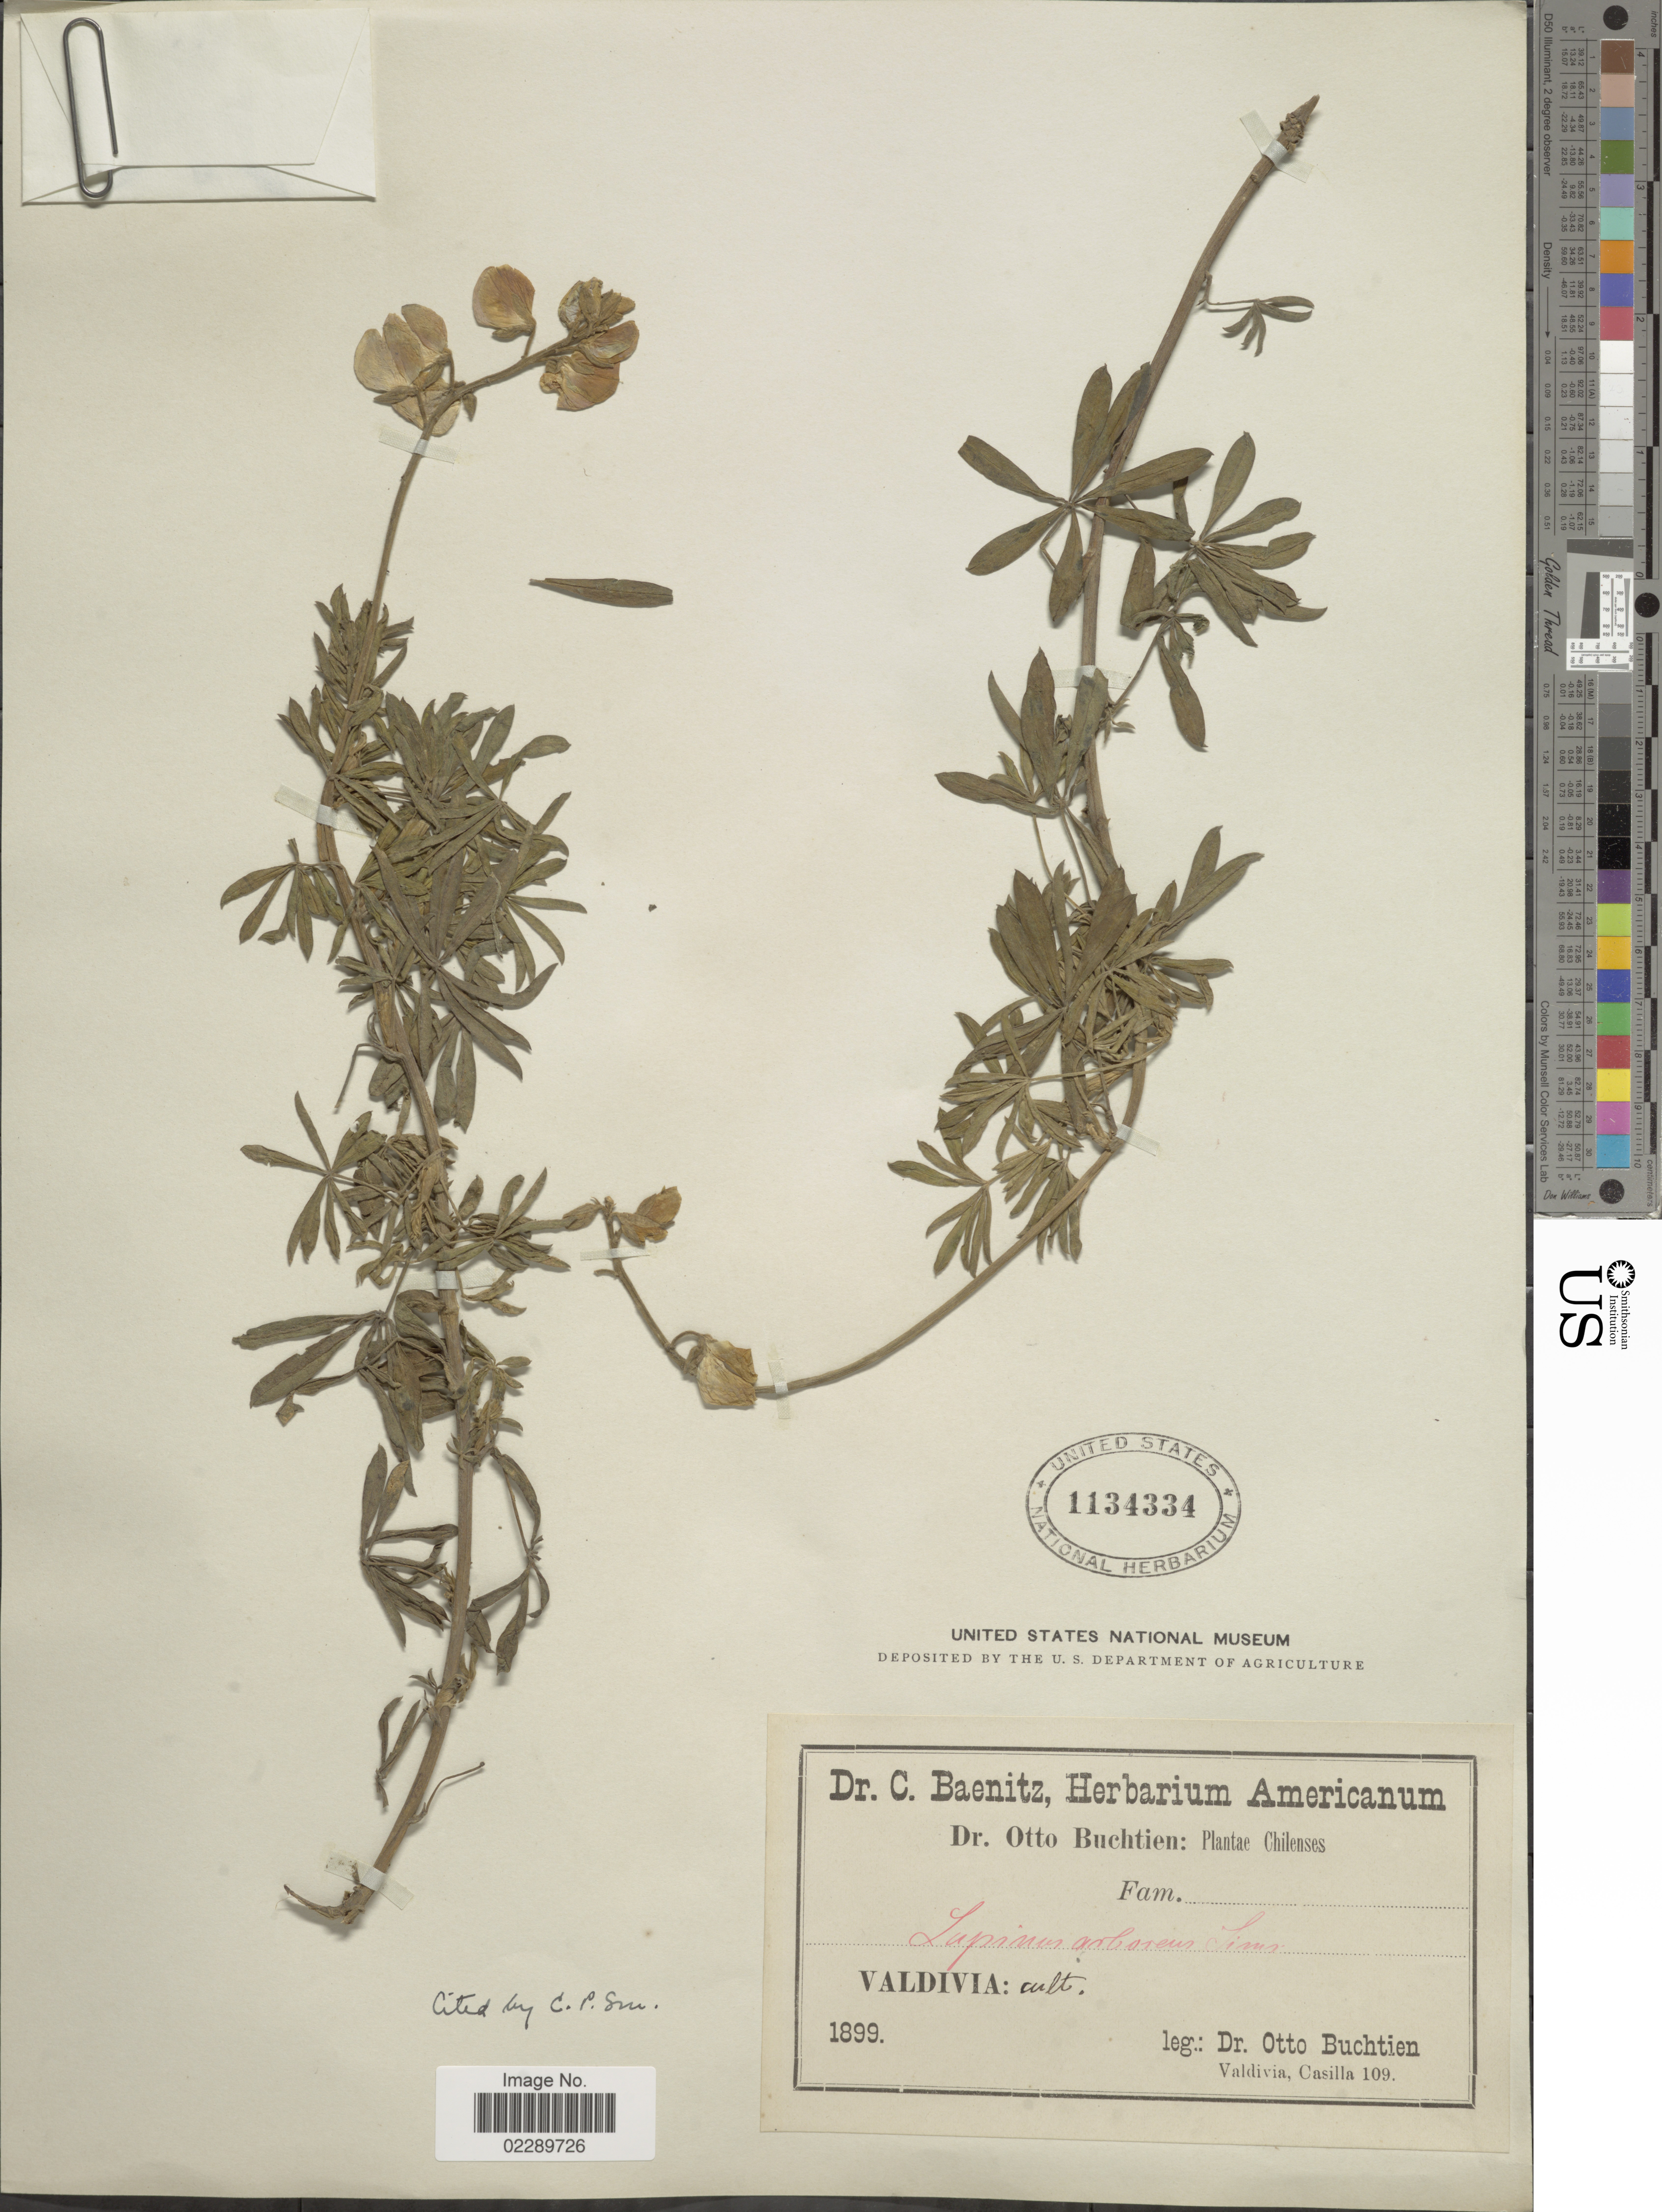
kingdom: Plantae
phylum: Tracheophyta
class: Magnoliopsida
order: Fabales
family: Fabaceae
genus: Lupinus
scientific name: Lupinus arboreus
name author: Sims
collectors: O. Buchtien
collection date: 1899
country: Chile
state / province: Los Ríos (XIV)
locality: Valdivia; cult.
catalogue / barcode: US 1134334